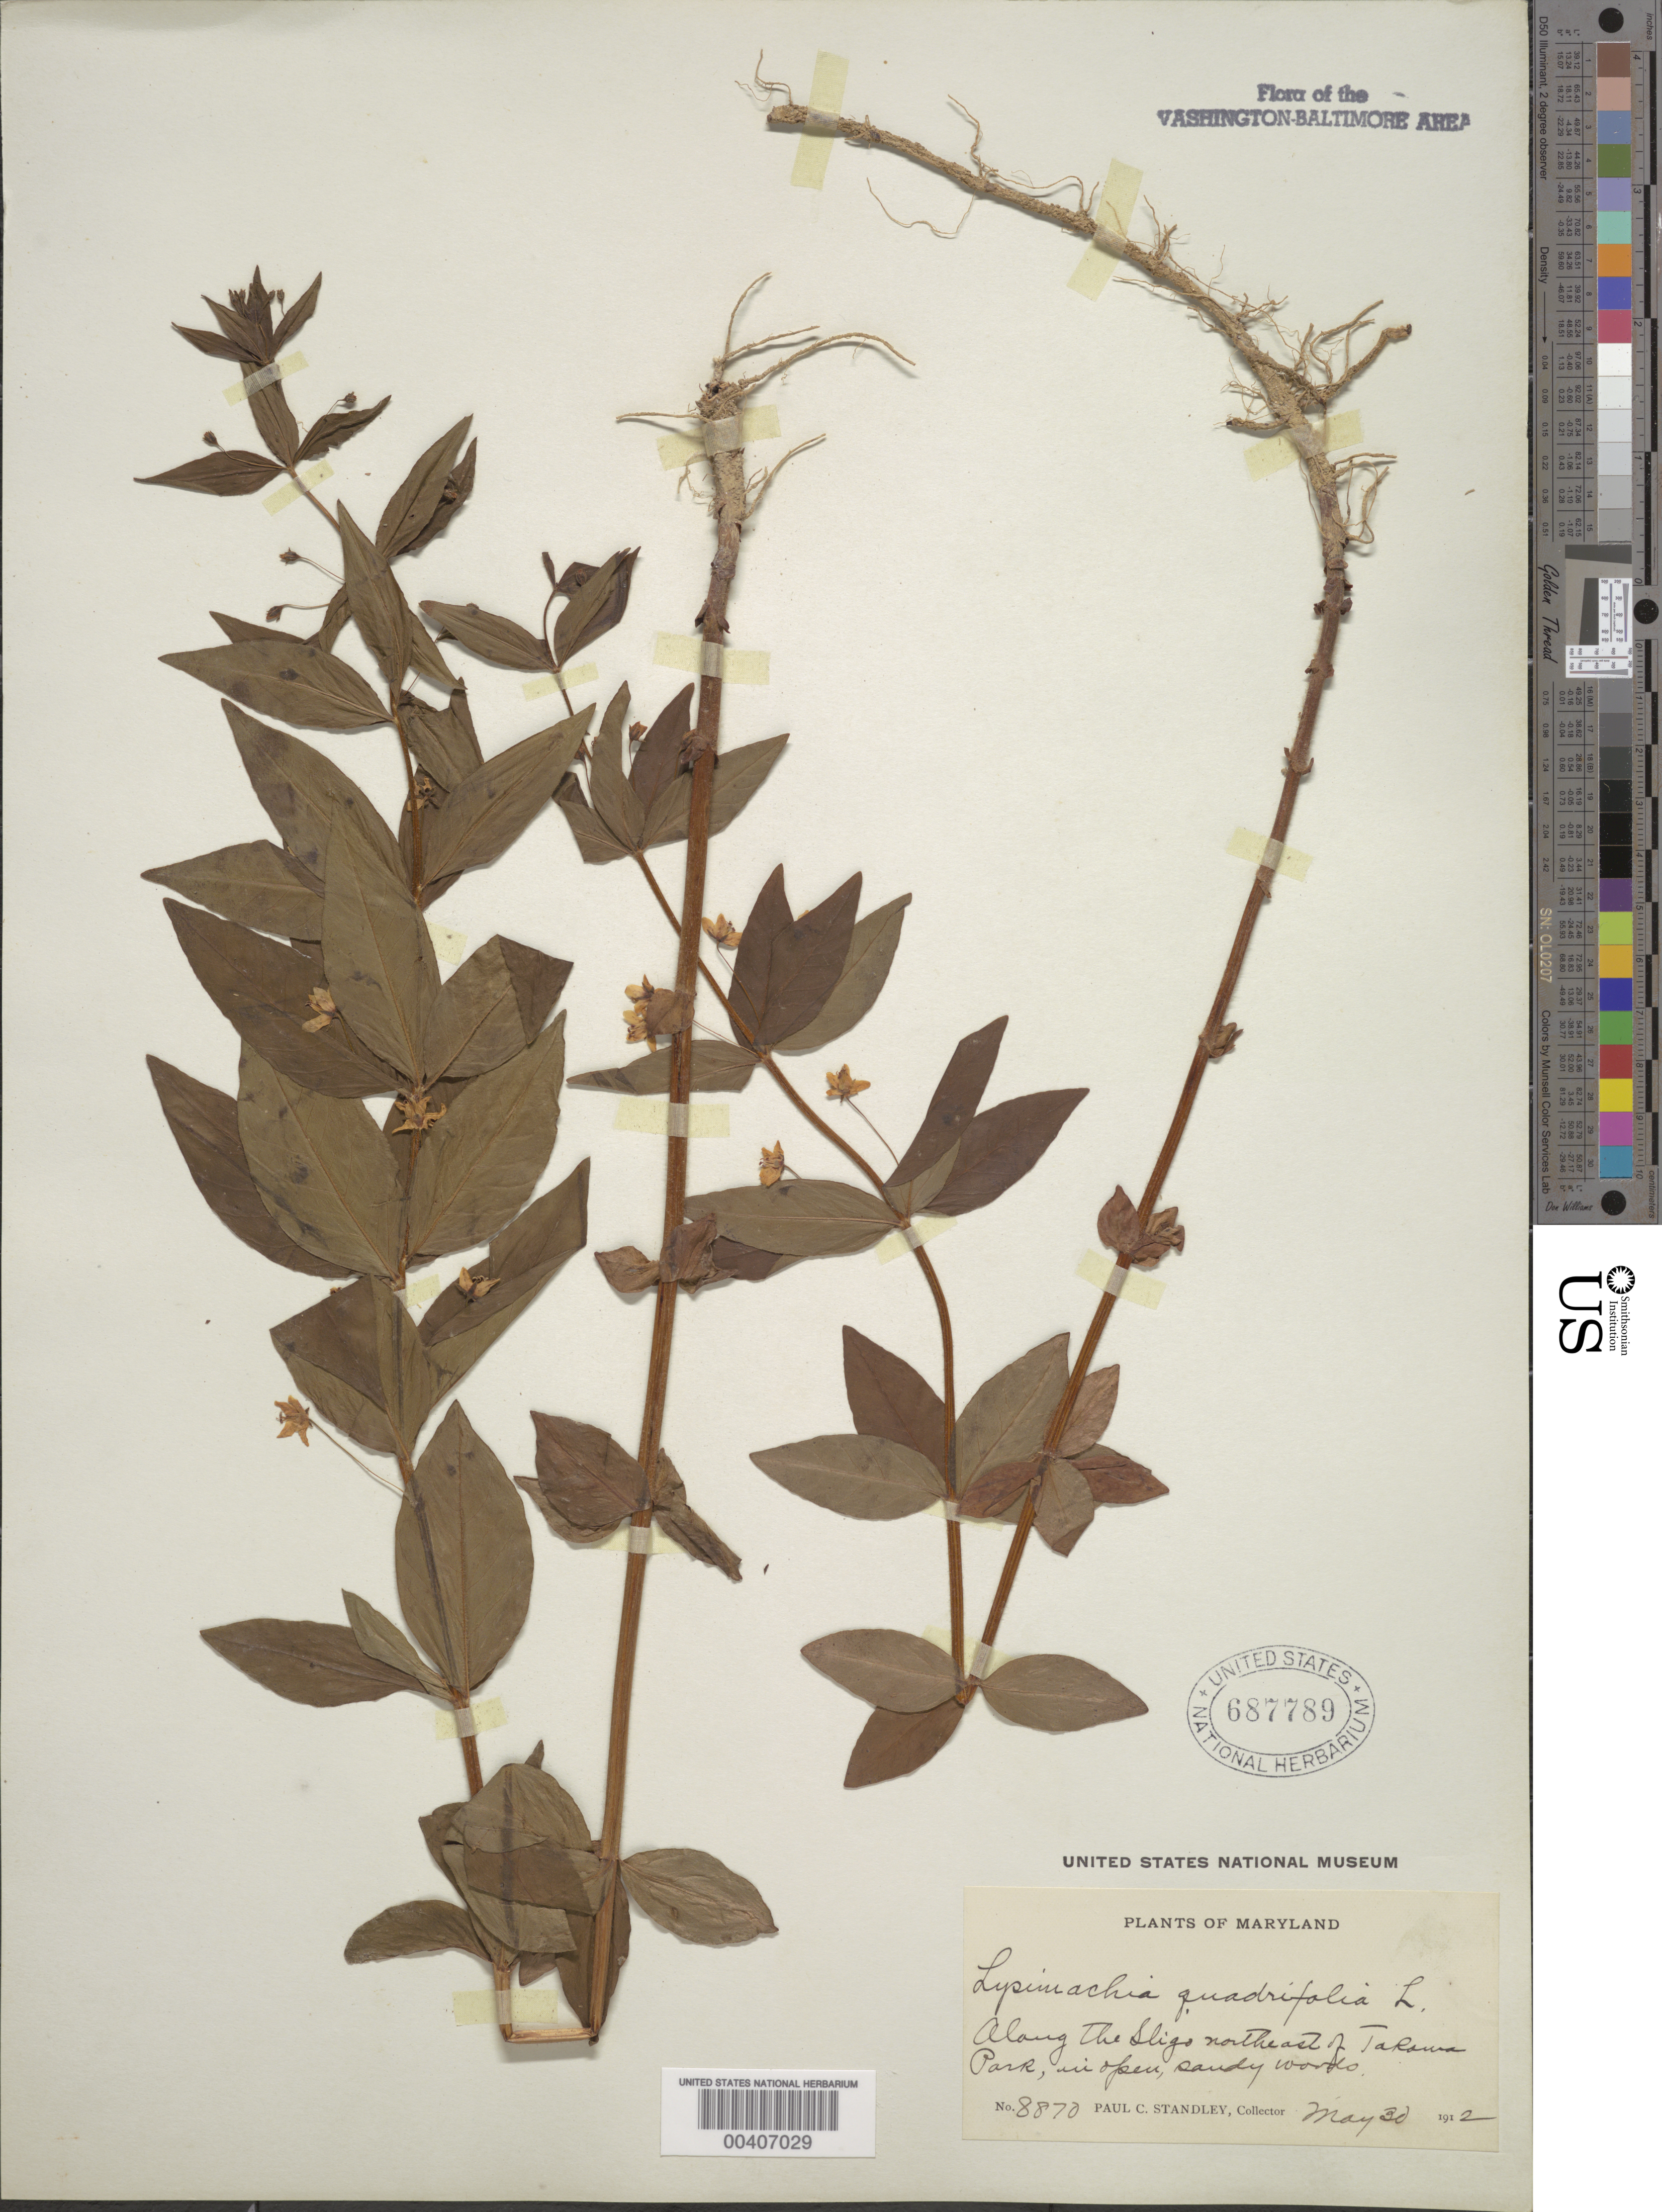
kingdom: Plantae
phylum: Tracheophyta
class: Magnoliopsida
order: Ericales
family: Primulaceae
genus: Lysimachia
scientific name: Lysimachia quadrifolia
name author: L.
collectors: P. C. Standley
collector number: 8870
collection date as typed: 30 May 1912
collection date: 1912-05-30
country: United States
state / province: Maryland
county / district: Montgomery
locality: Sligo, northeast of Takoma Park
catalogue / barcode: US 687789